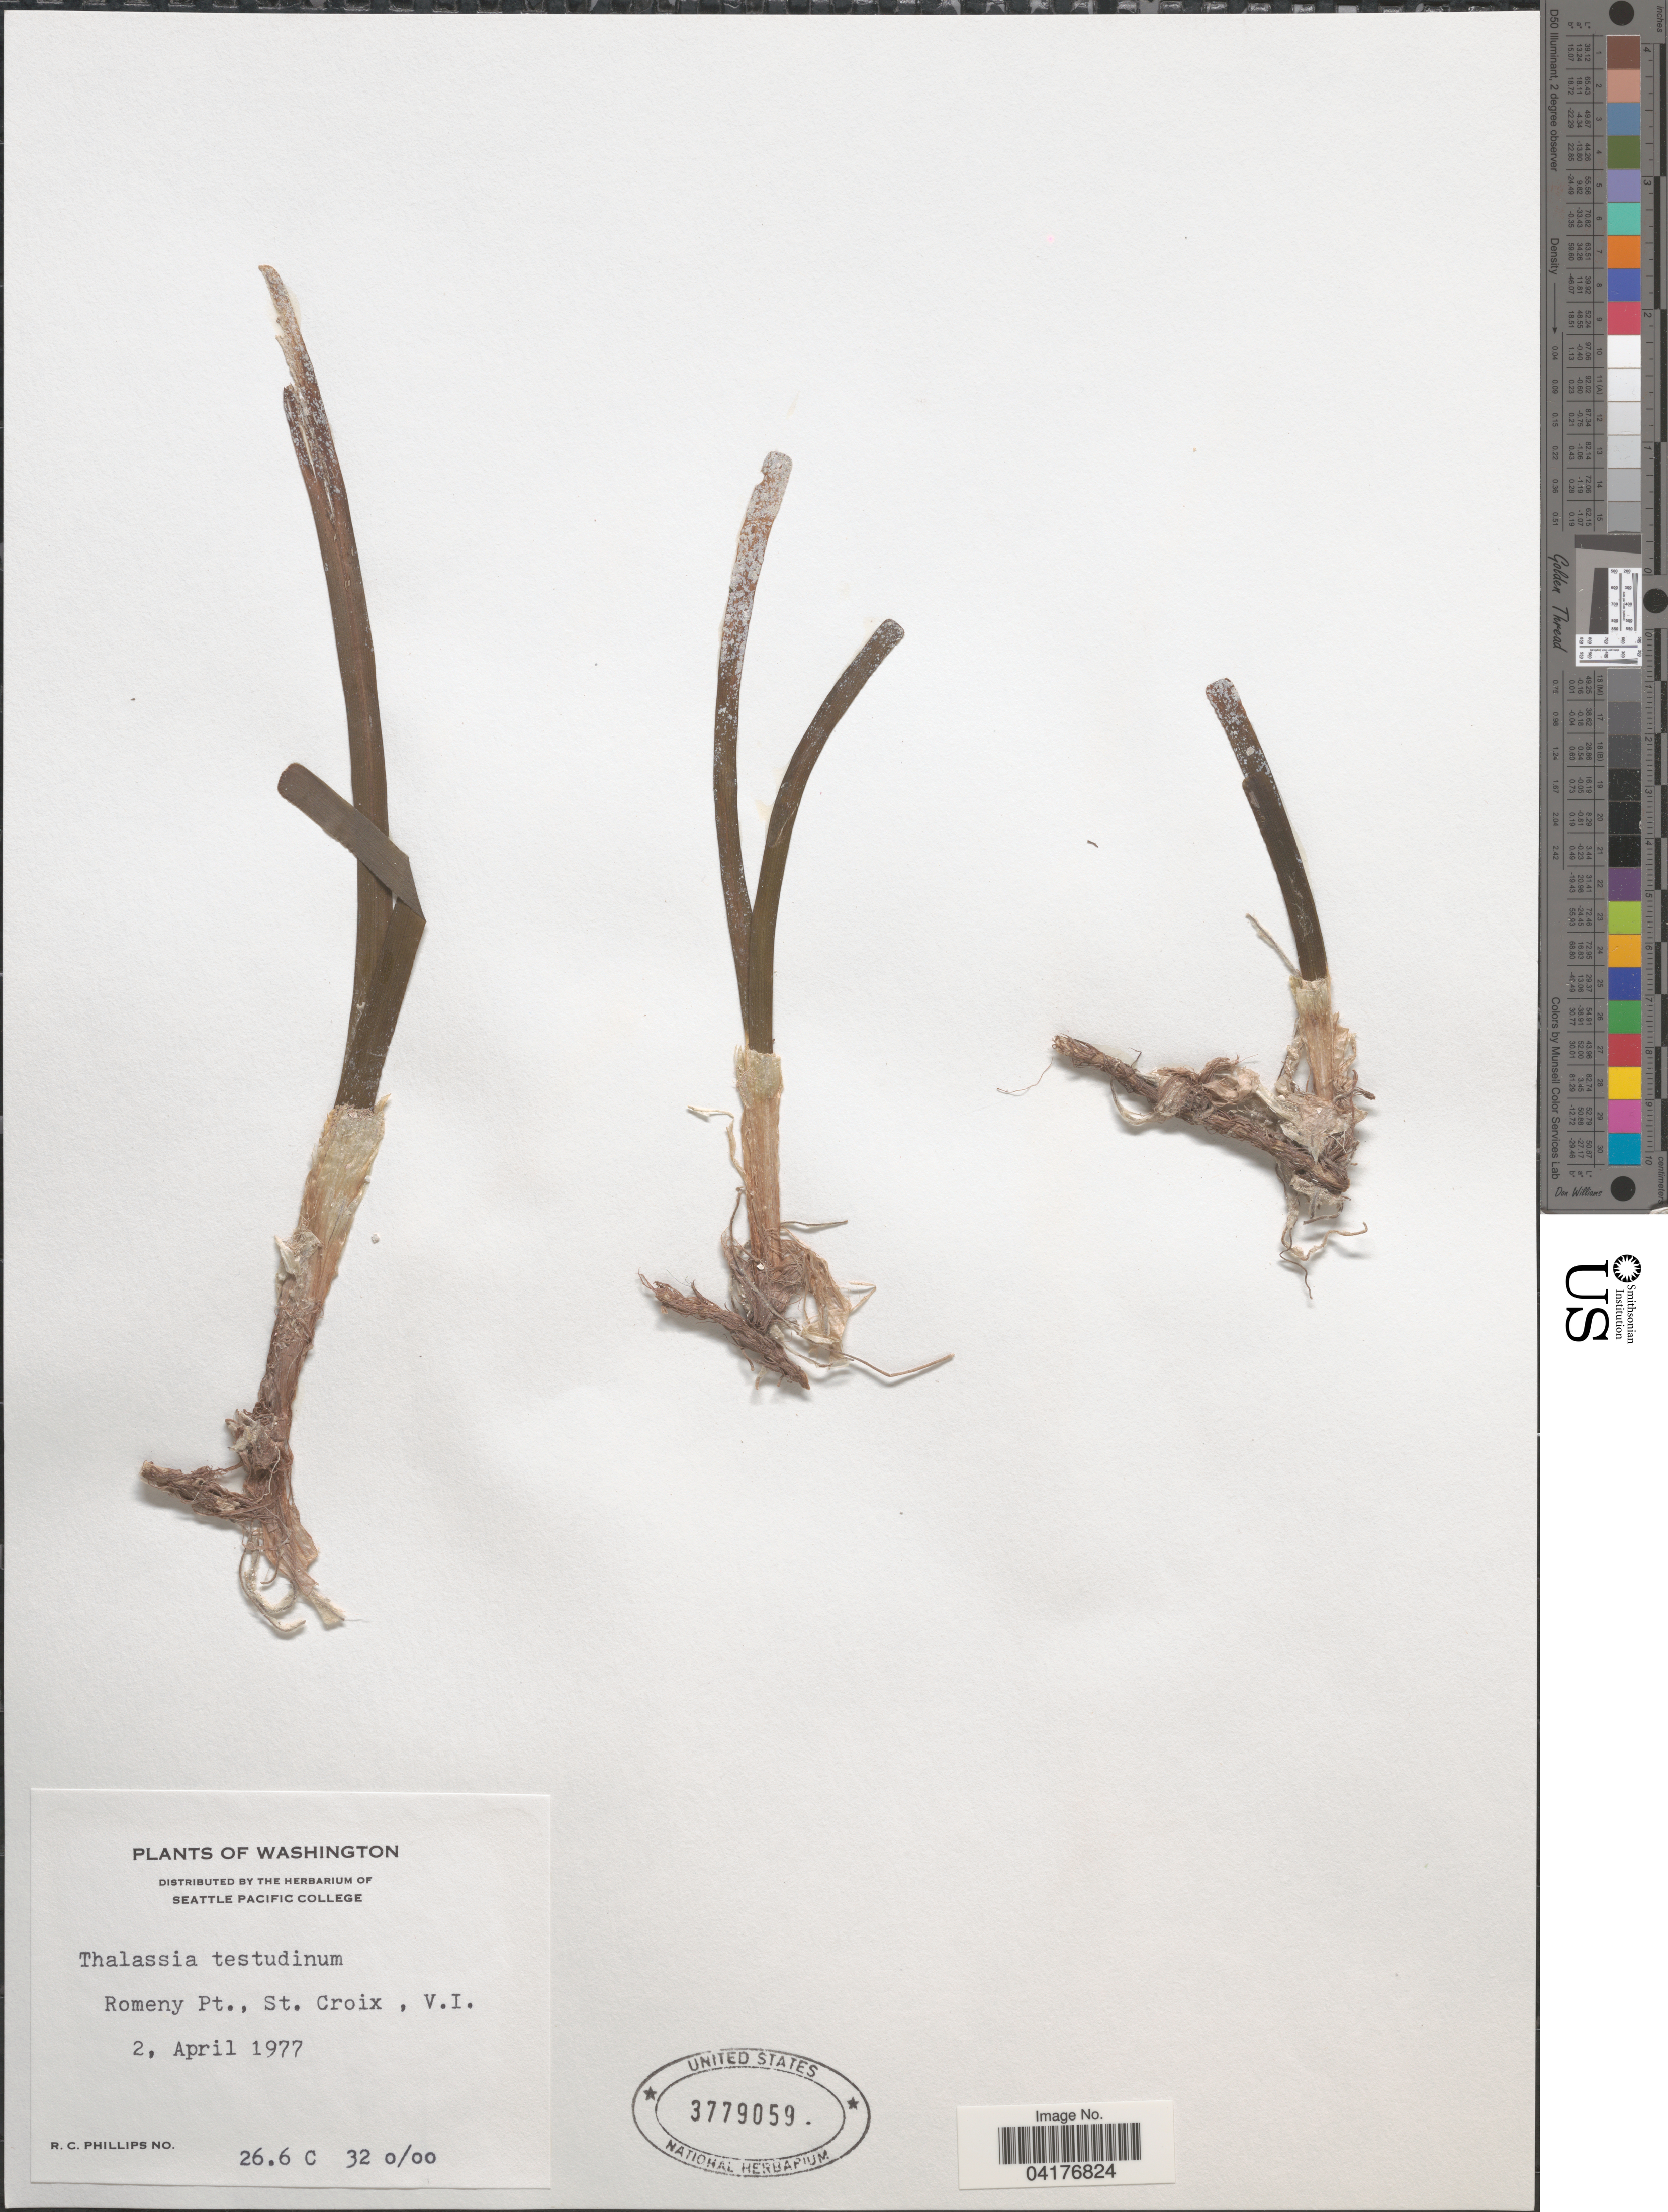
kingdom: Plantae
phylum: Tracheophyta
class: Liliopsida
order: Alismatales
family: Hydrocharitaceae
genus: Thalassia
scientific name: Thalassia testudinum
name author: Banks & Sol. ex K.D. Koenig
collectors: R. C. Phillips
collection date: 1977-04-02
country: U.S. Virgin Islands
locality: Romney Pt., St. Croix, V.I.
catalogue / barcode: US 3779059